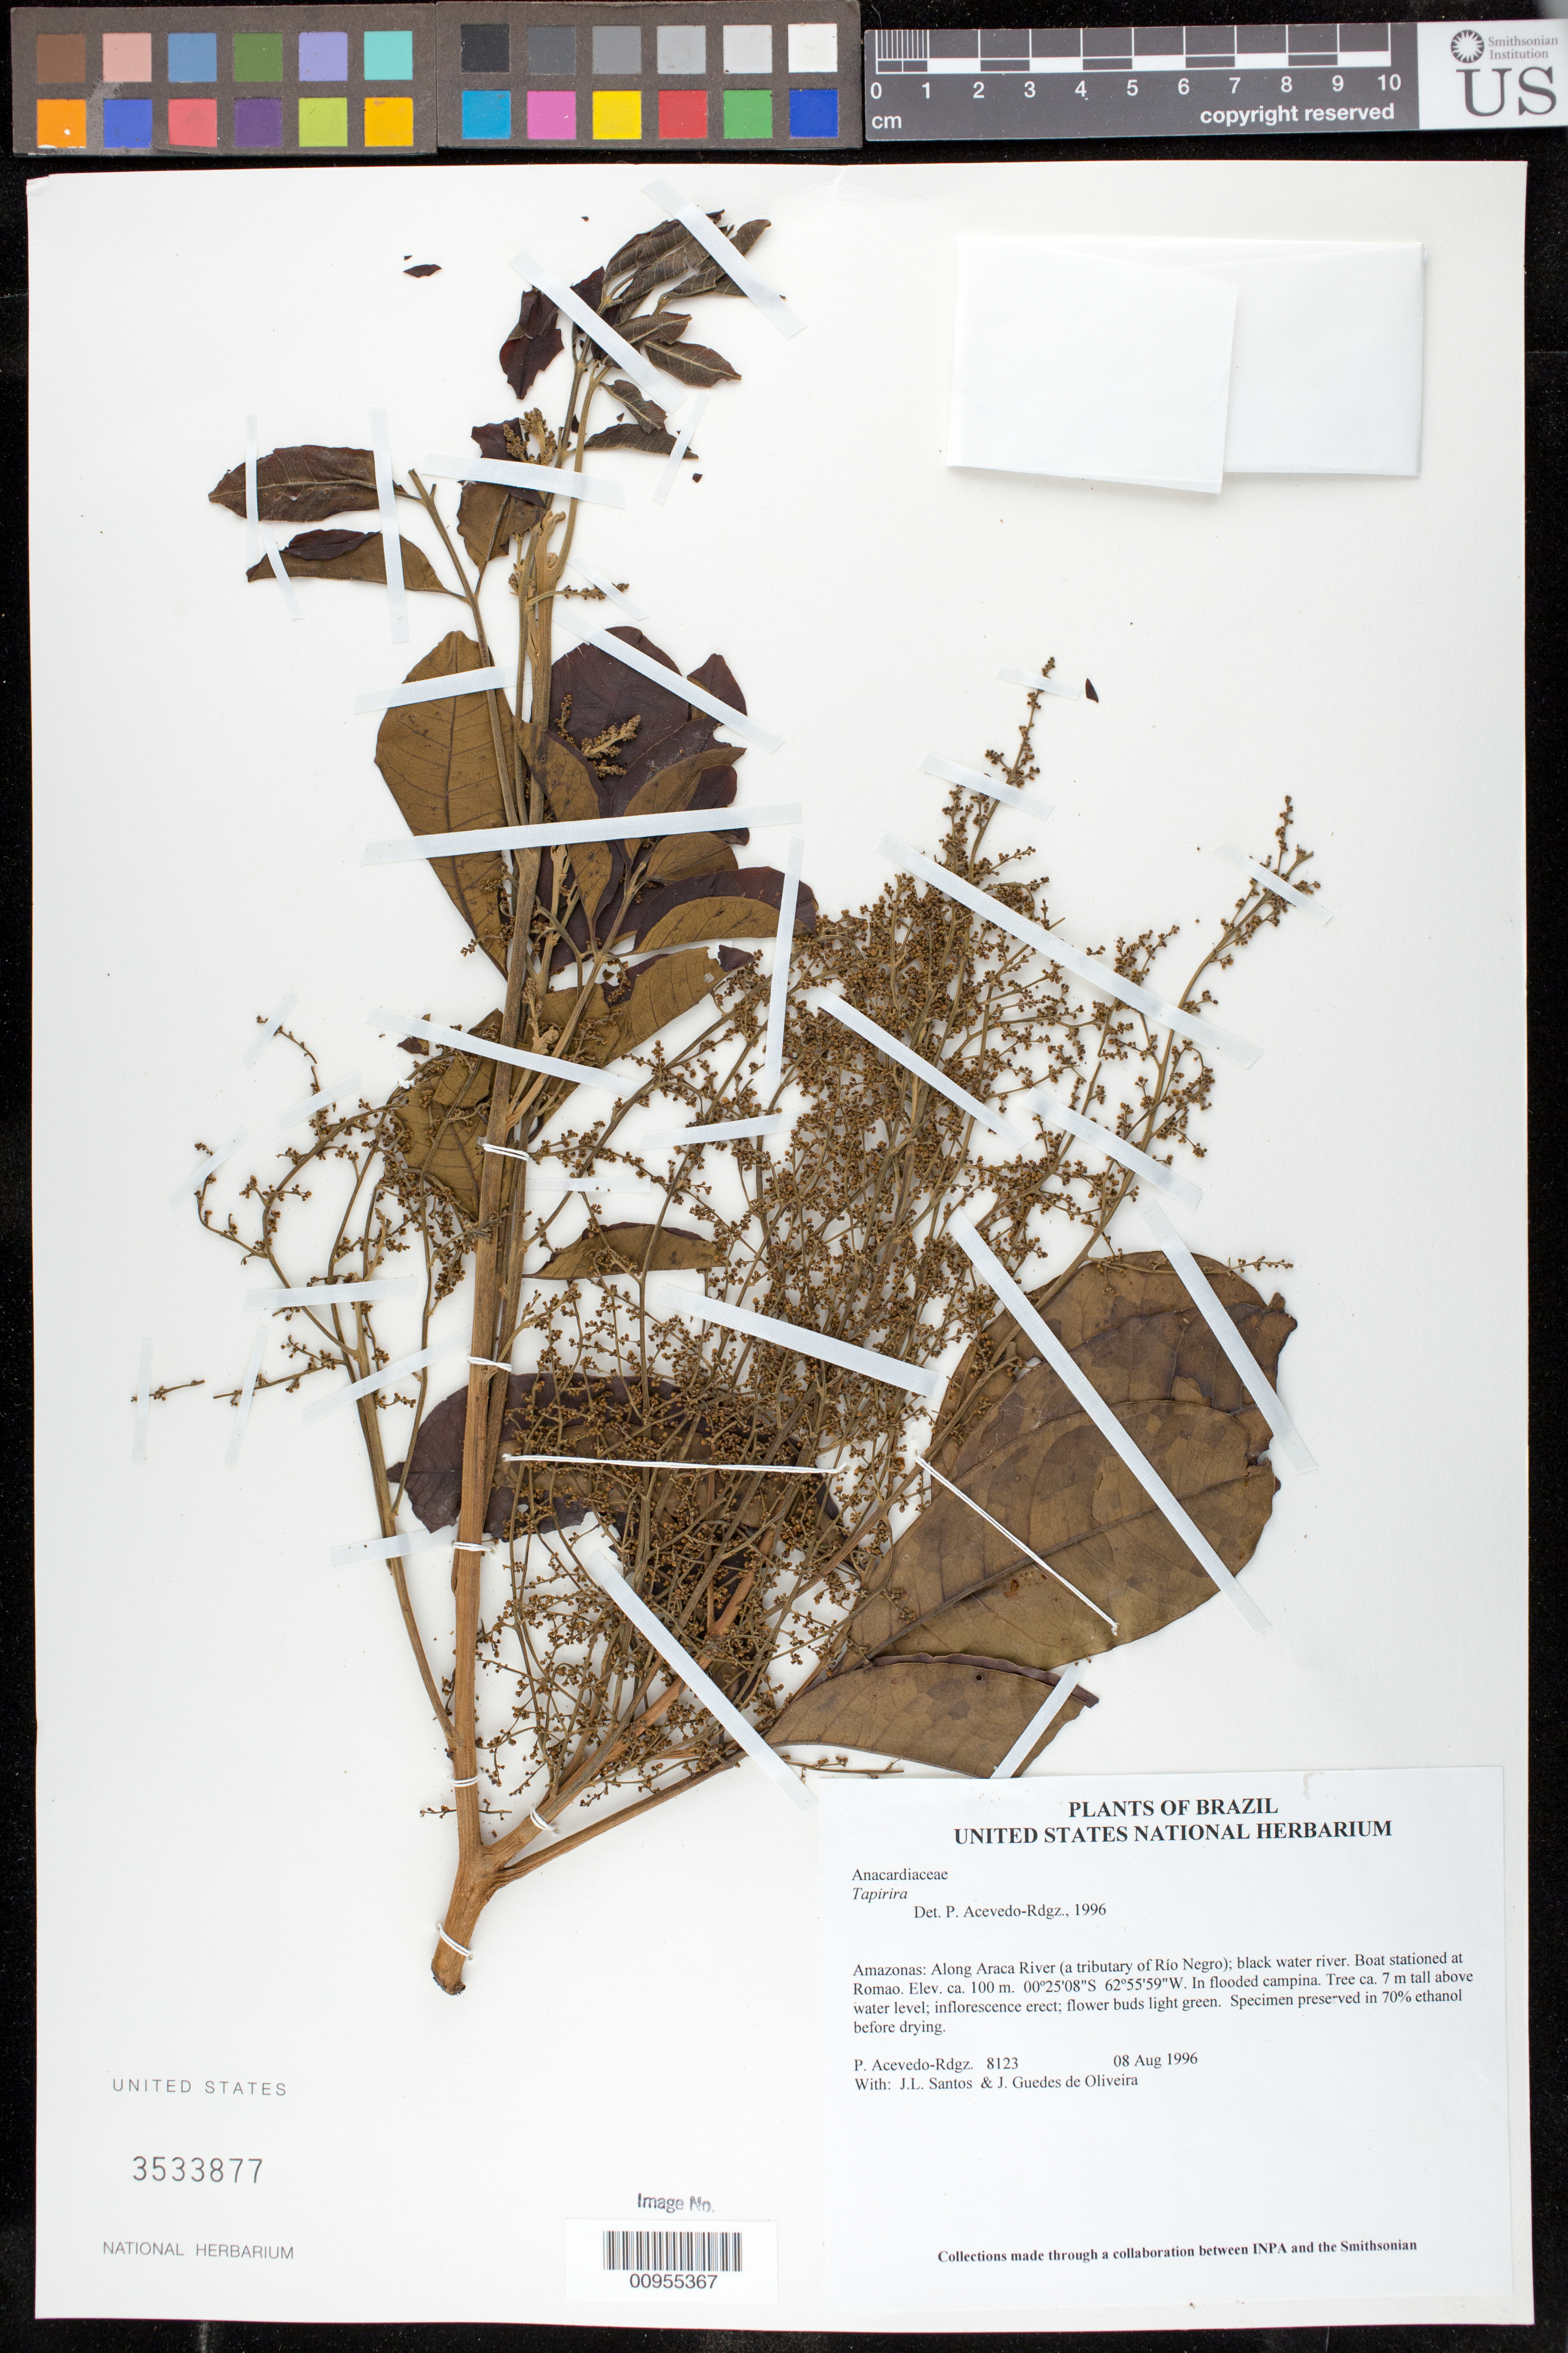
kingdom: Plantae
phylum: Tracheophyta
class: Magnoliopsida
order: Sapindales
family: Anacardiaceae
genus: Tapirira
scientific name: Tapirira sp.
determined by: Acevedo-Rodríguez, P., (BOT), Smithsonian Institution - National Museum of Natural History (UNITED STATES)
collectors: P. Acevedo-Rodr., J. L. Santos & J. Guedes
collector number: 8123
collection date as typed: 08 Aug 1996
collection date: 1996-08-08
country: Brazil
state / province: Amazonas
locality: Amazonas: Along Araca River (a tributary of Río Negro); black water river. Boat stationed at Romao.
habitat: In flooded campina.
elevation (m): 100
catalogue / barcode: US 3533877